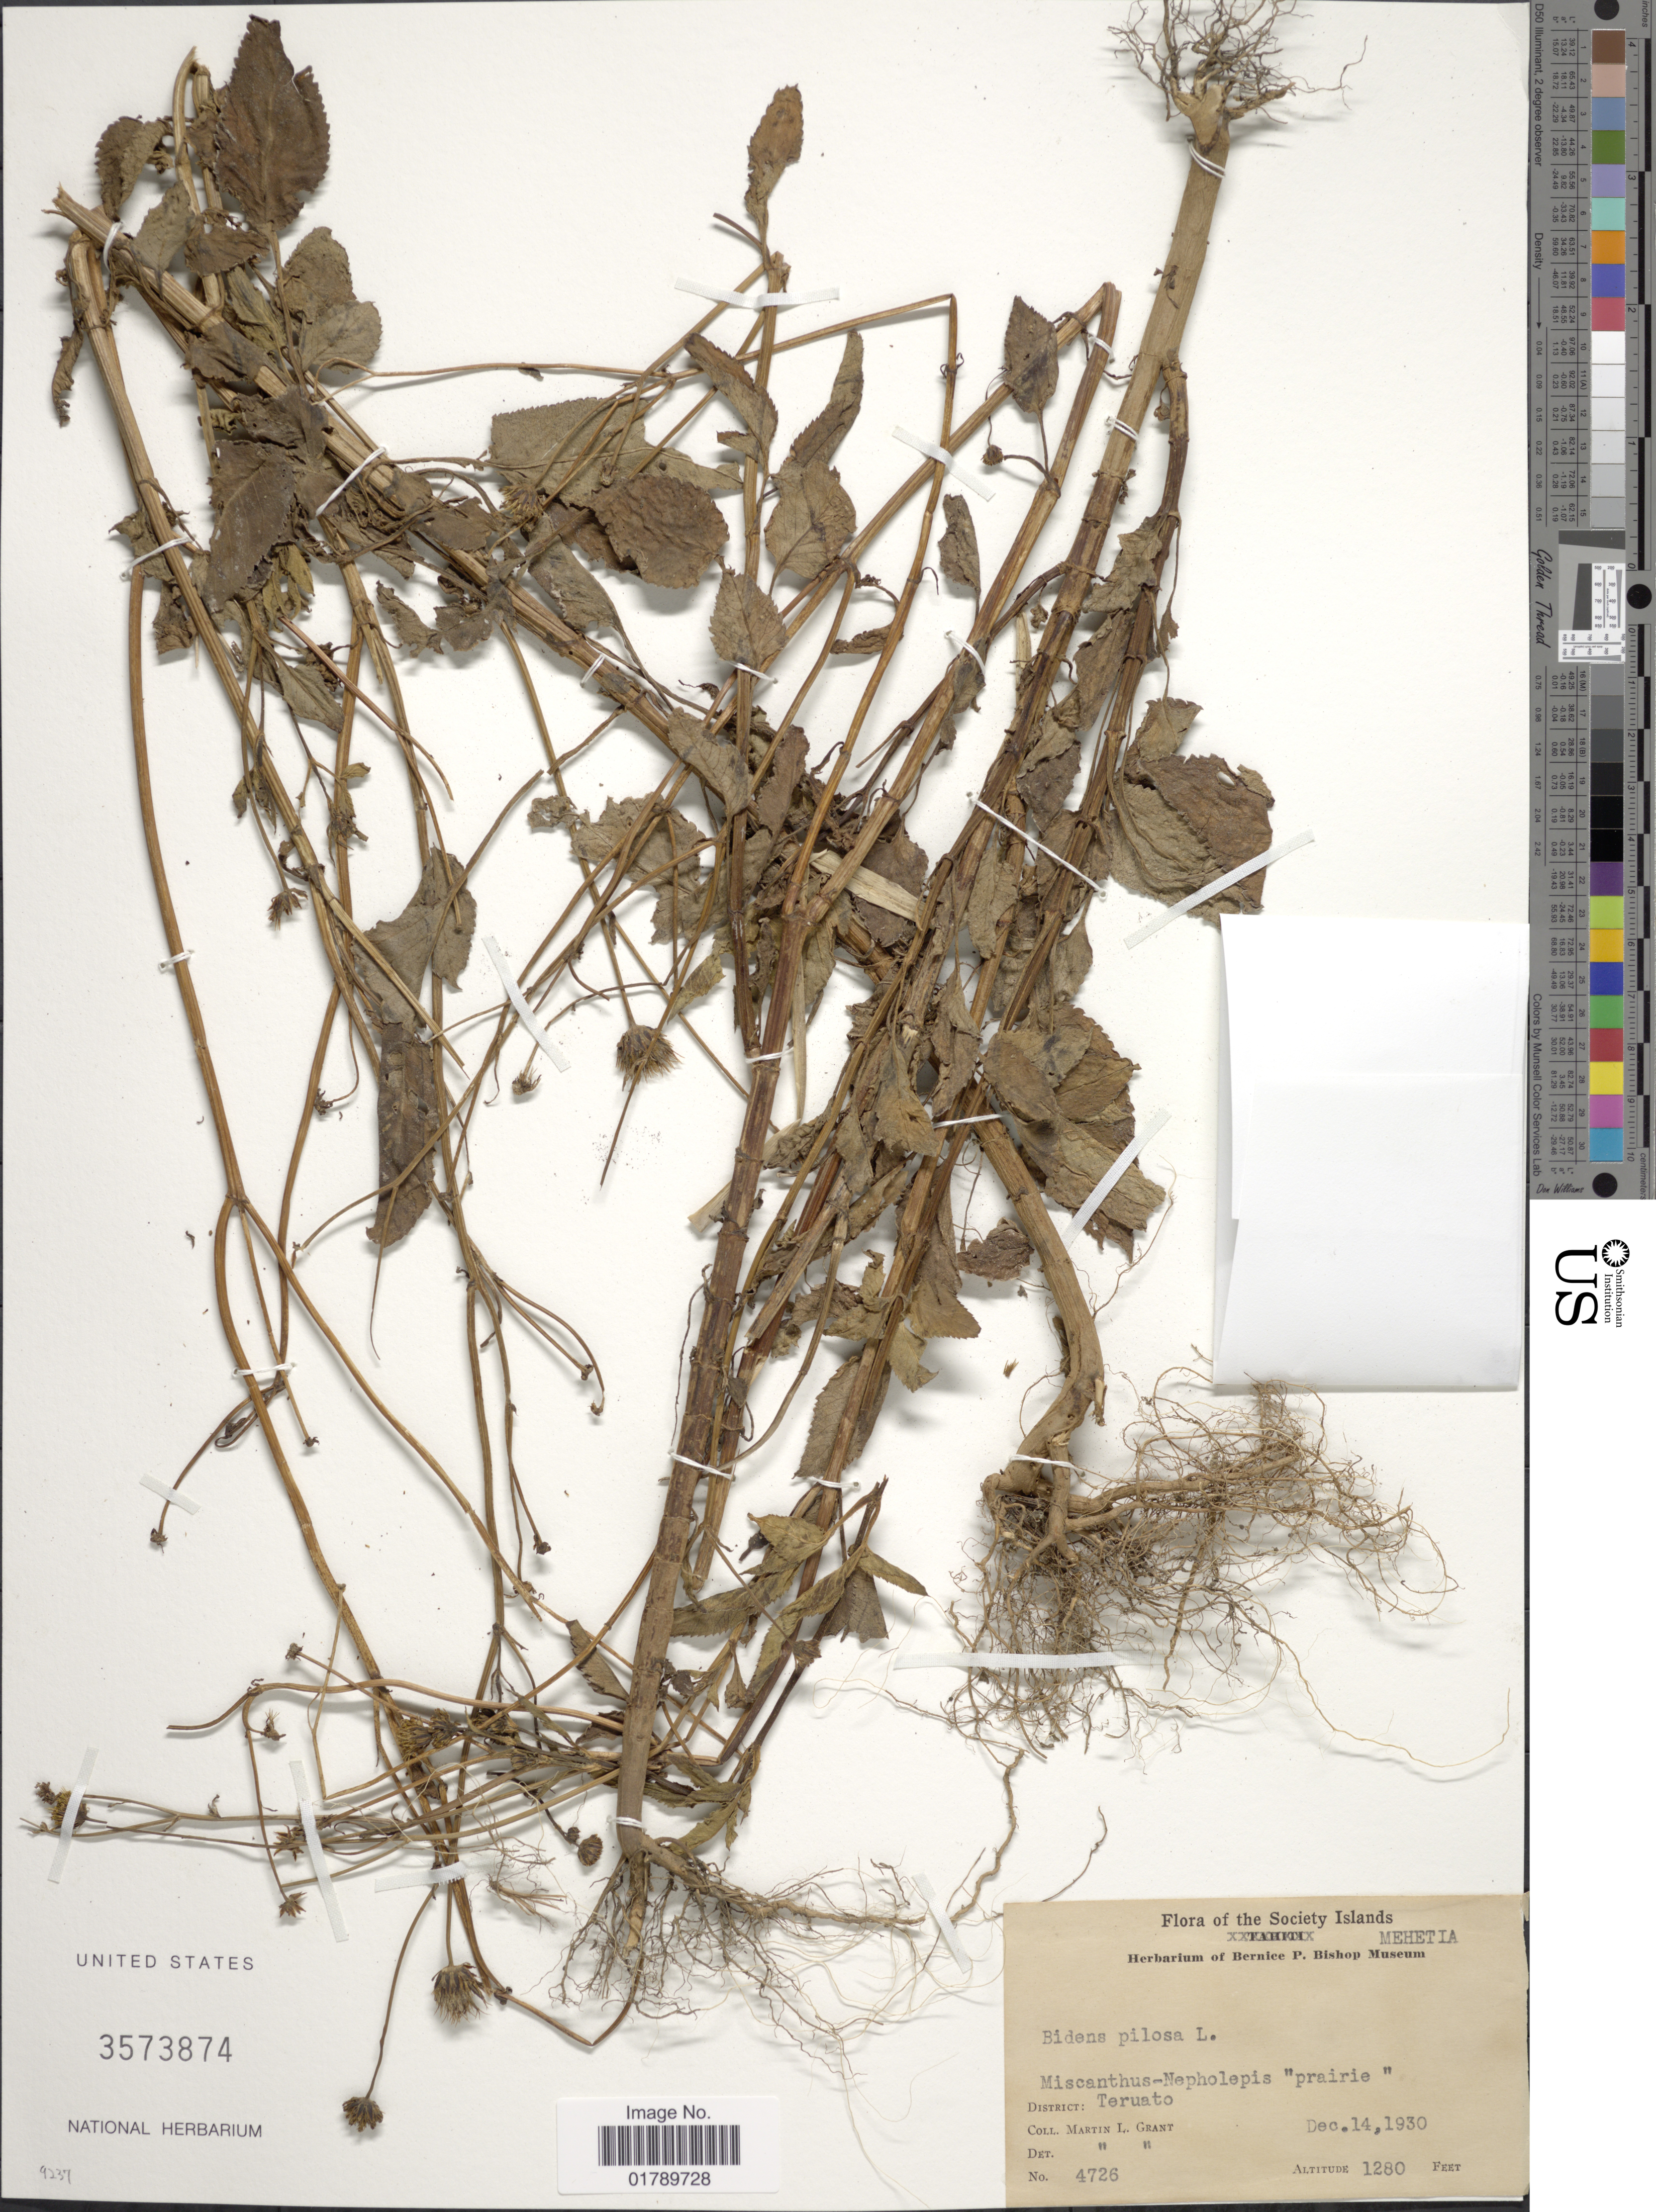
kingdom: Plantae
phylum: Tracheophyta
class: Magnoliopsida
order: Asterales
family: Asteraceae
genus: Bidens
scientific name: Bidens pilosa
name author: L.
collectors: M. L. Grant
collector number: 4726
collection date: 1930-12-14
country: French Polynesia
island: Mehetia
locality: The Society Island. Mehetia. District: Teruato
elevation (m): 390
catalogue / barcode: US 3573874